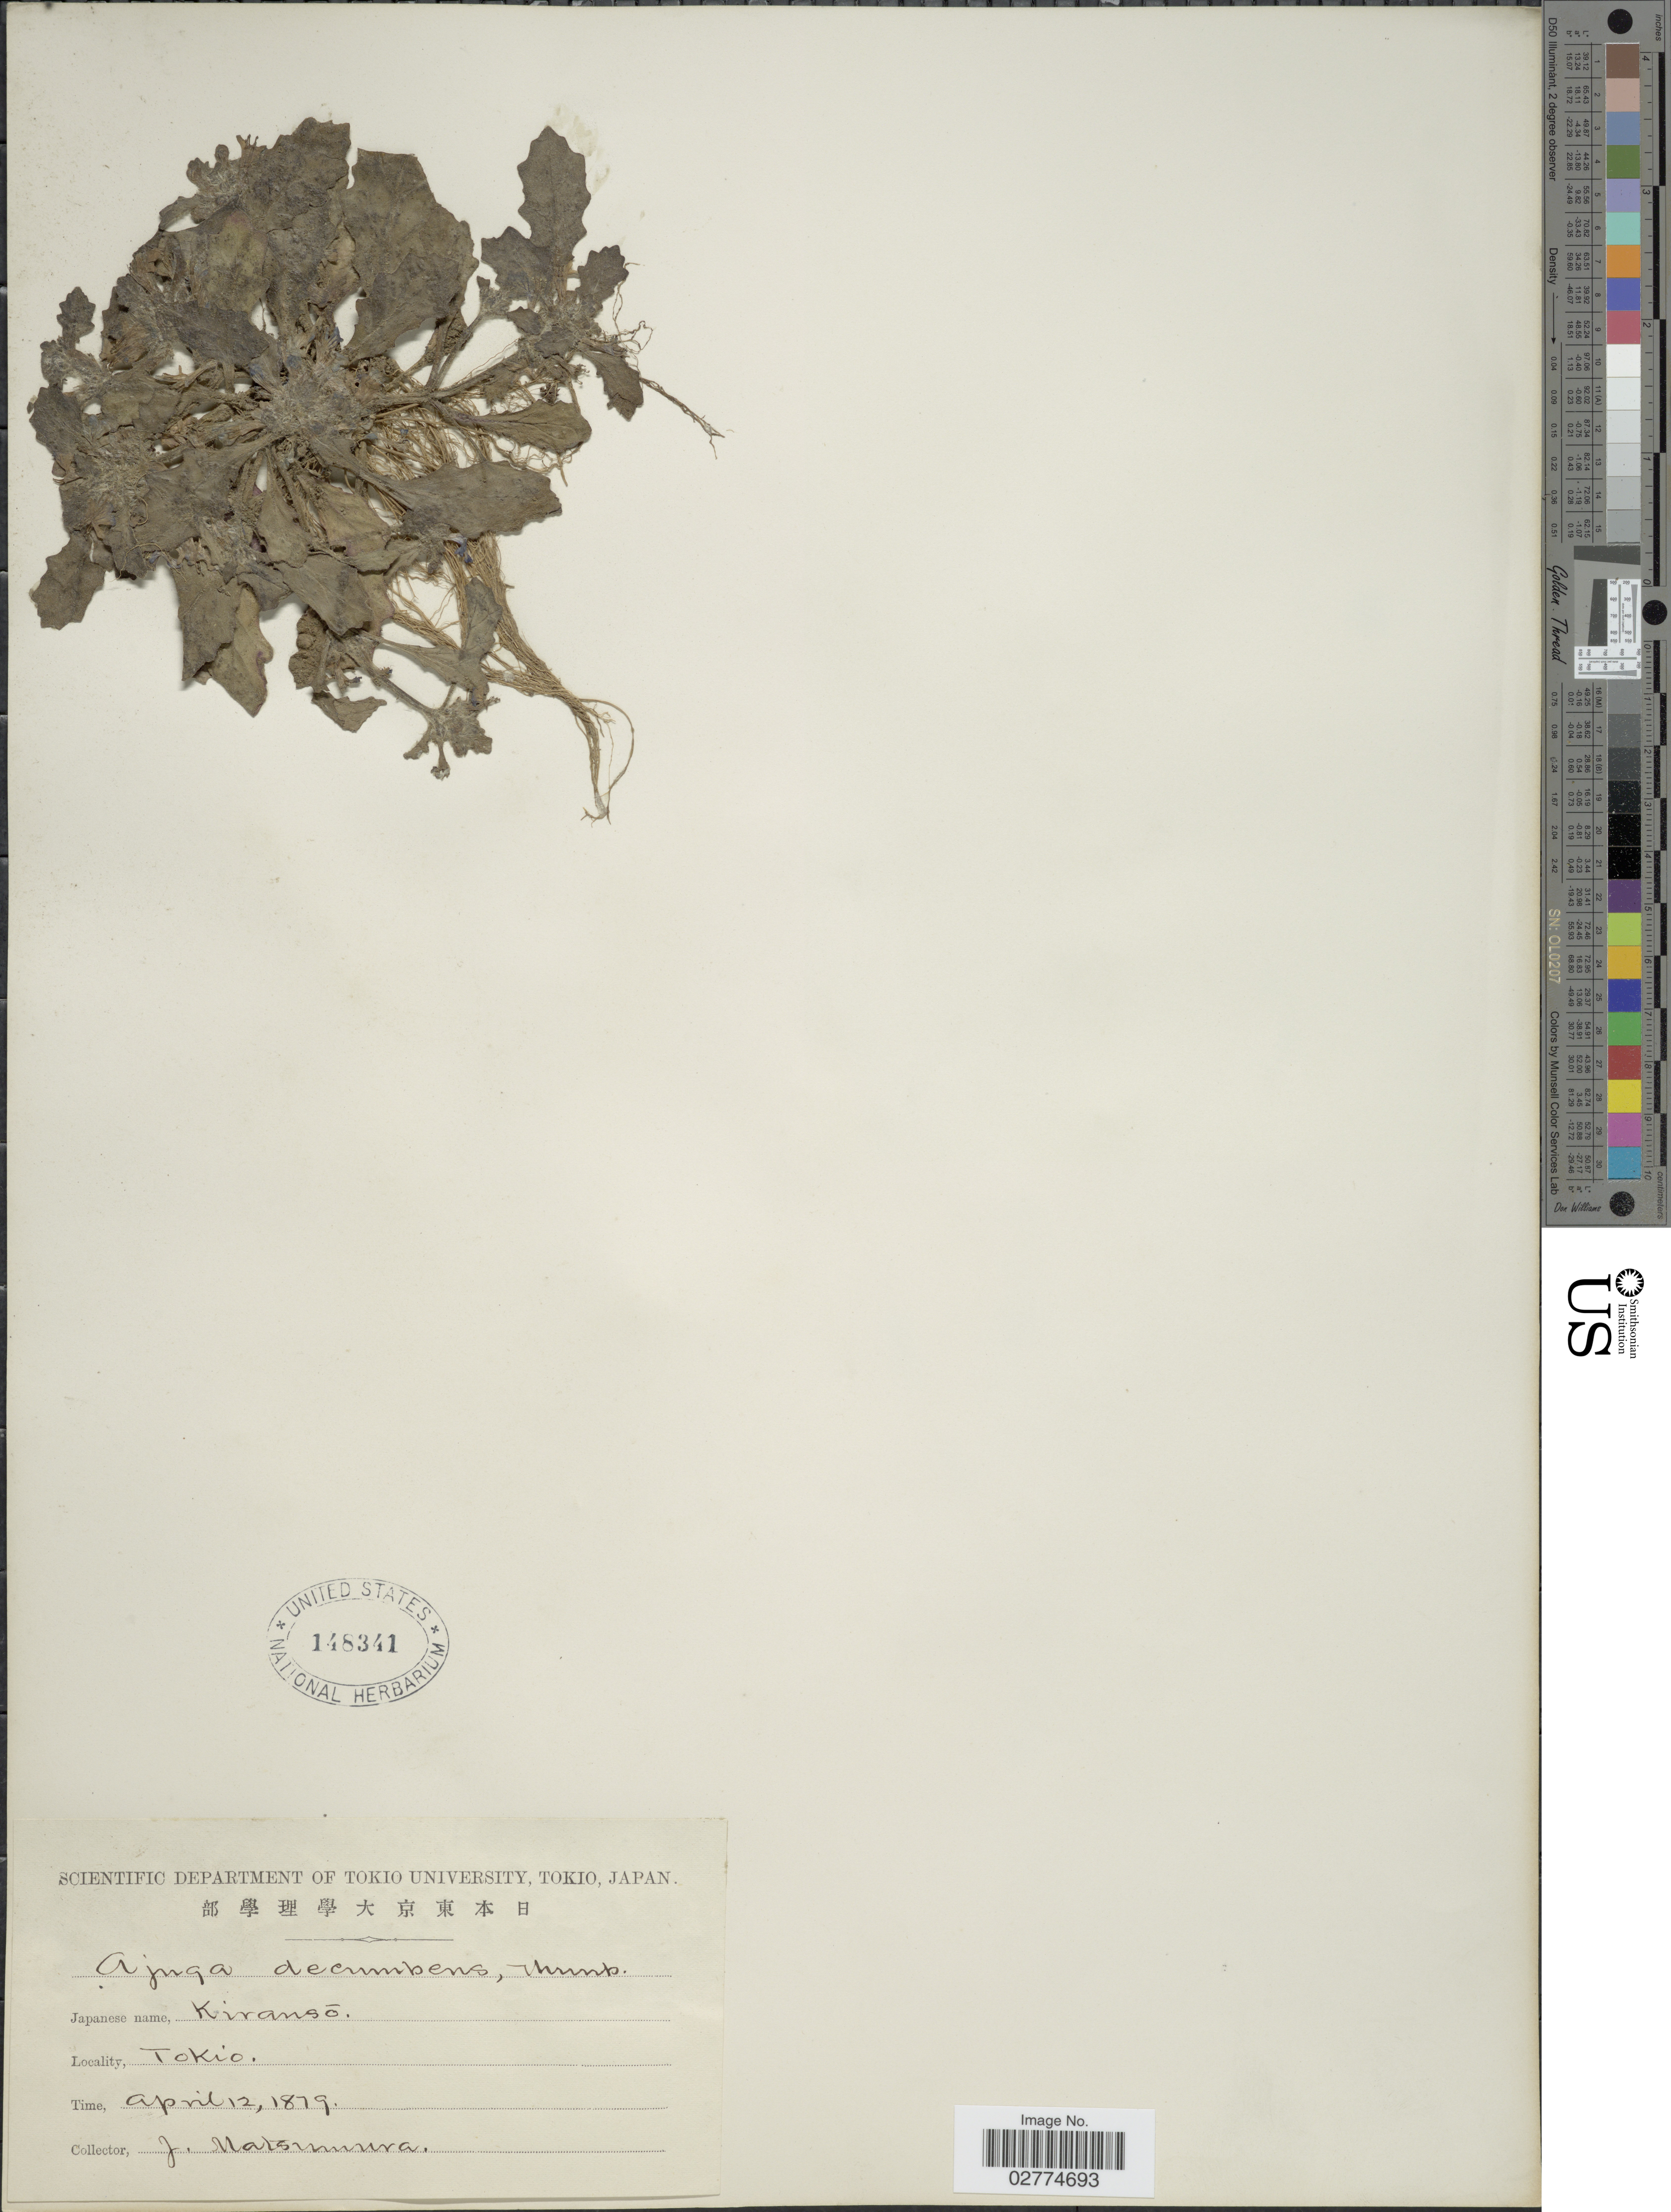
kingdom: Plantae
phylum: Tracheophyta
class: Magnoliopsida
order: Lamiales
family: Lamiaceae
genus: Ajuga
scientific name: Ajuga decumbens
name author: Thunb.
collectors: J. Matsumura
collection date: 1879-04-12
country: Japan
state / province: Tokyo, Federal City of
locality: Tokio.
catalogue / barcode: US 148341